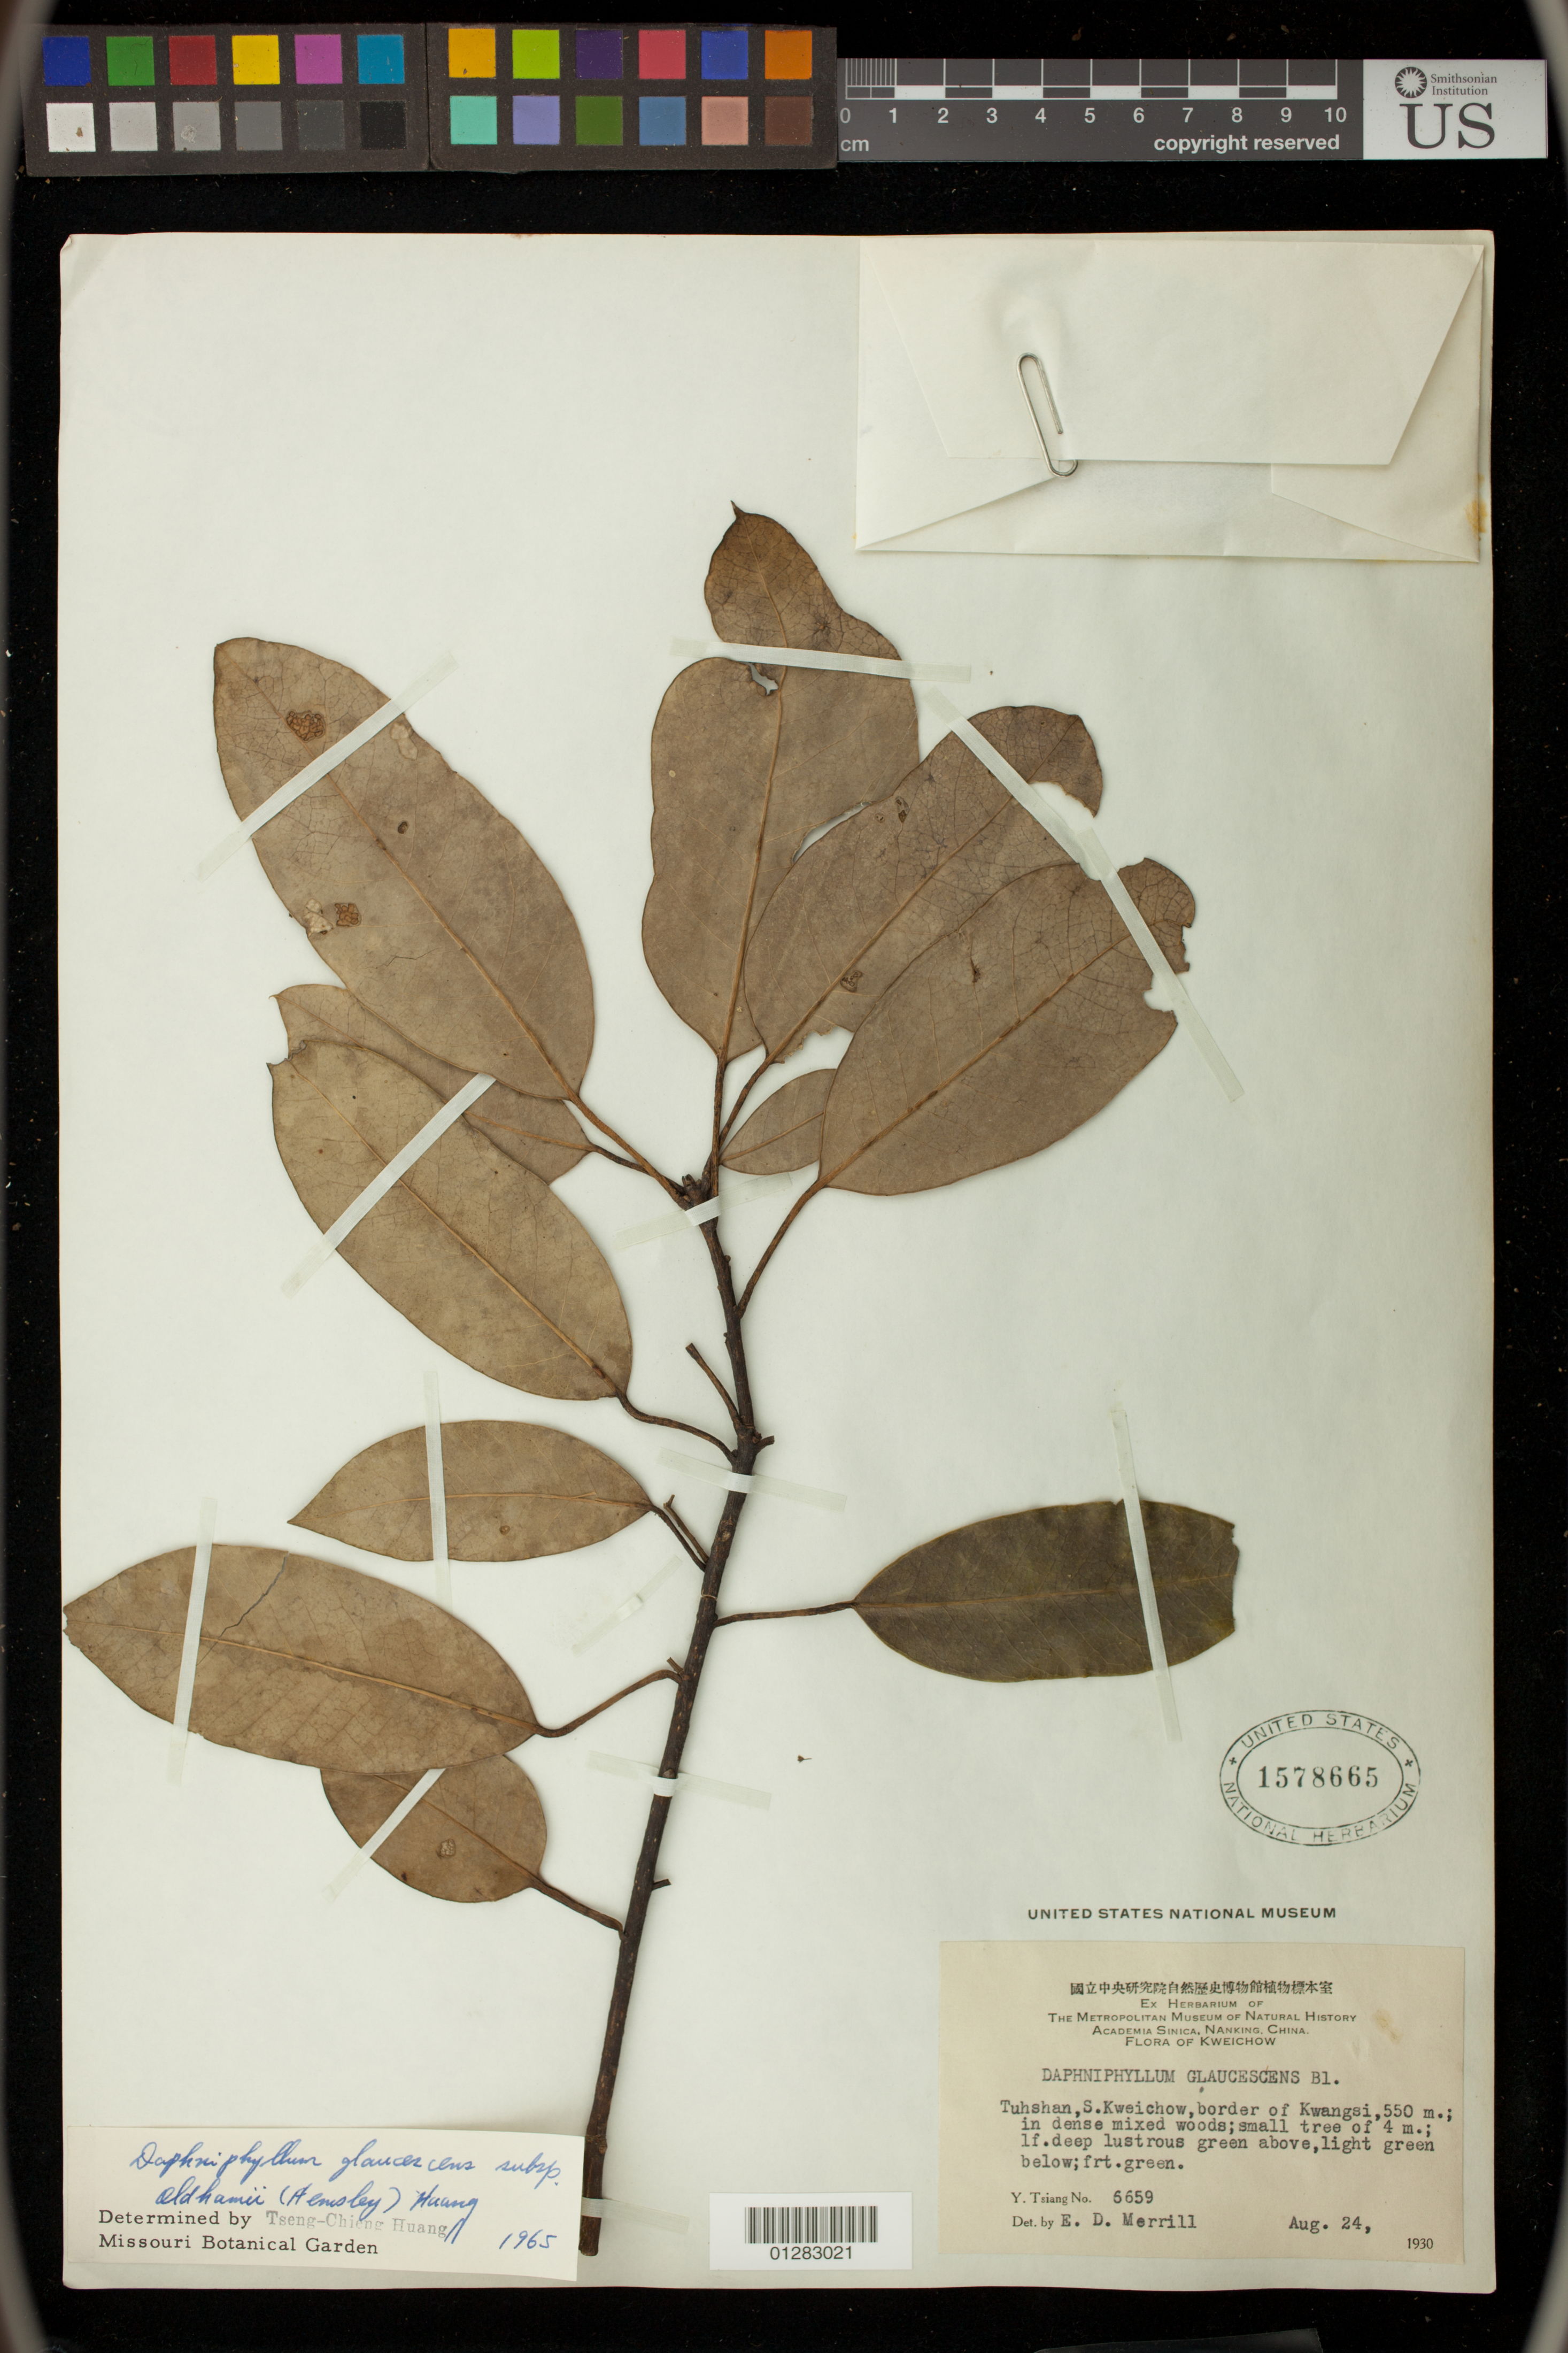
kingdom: Plantae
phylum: Tracheophyta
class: Magnoliopsida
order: Saxifragales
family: Daphniphyllaceae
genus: Daphniphyllum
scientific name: Daphniphyllum glaucescens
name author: Blume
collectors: Y. Tsiang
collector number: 5659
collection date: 1930-08-24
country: China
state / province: Guizhou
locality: Tuhshan, S. Kweichow, border of Kwangsi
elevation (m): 168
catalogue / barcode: US 1578665